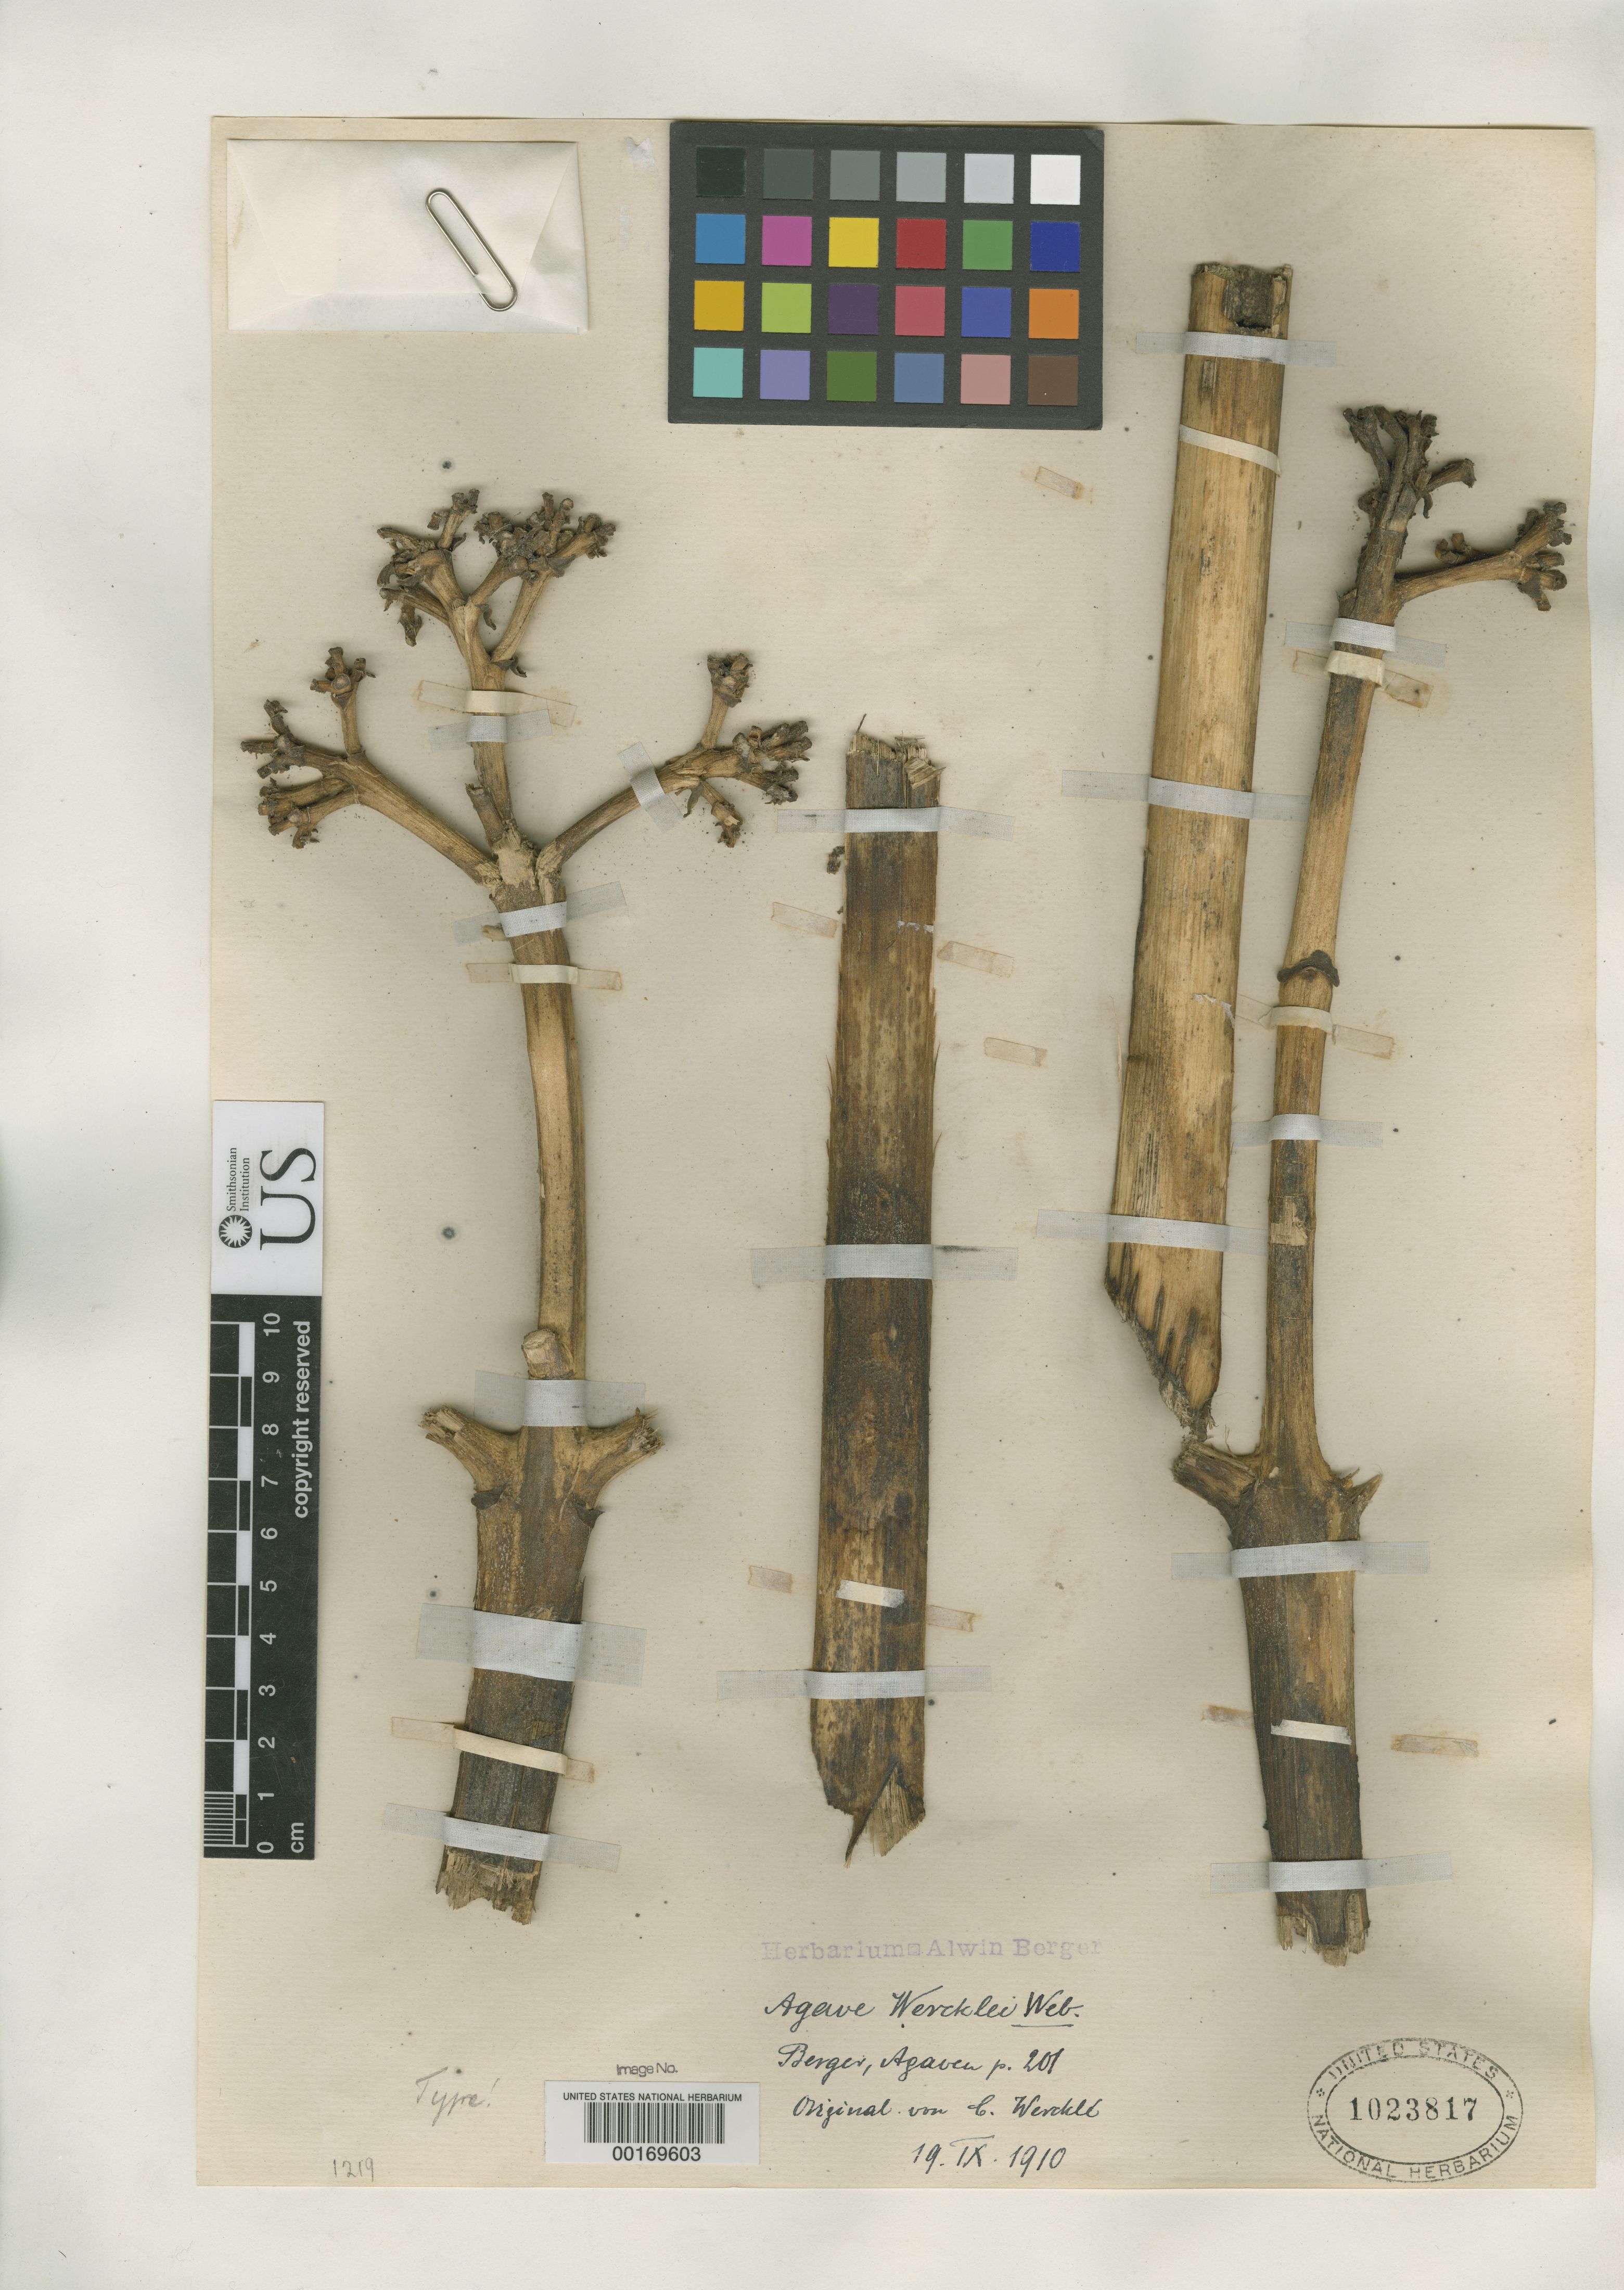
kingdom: Plantae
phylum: Tracheophyta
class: Liliopsida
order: Asparagales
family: Asparagaceae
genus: Agave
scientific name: Agave wercklei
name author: F.A.C. Weber ex Wercklé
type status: Type Material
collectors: C. C Wercklé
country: Costa Rica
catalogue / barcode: US 1023817